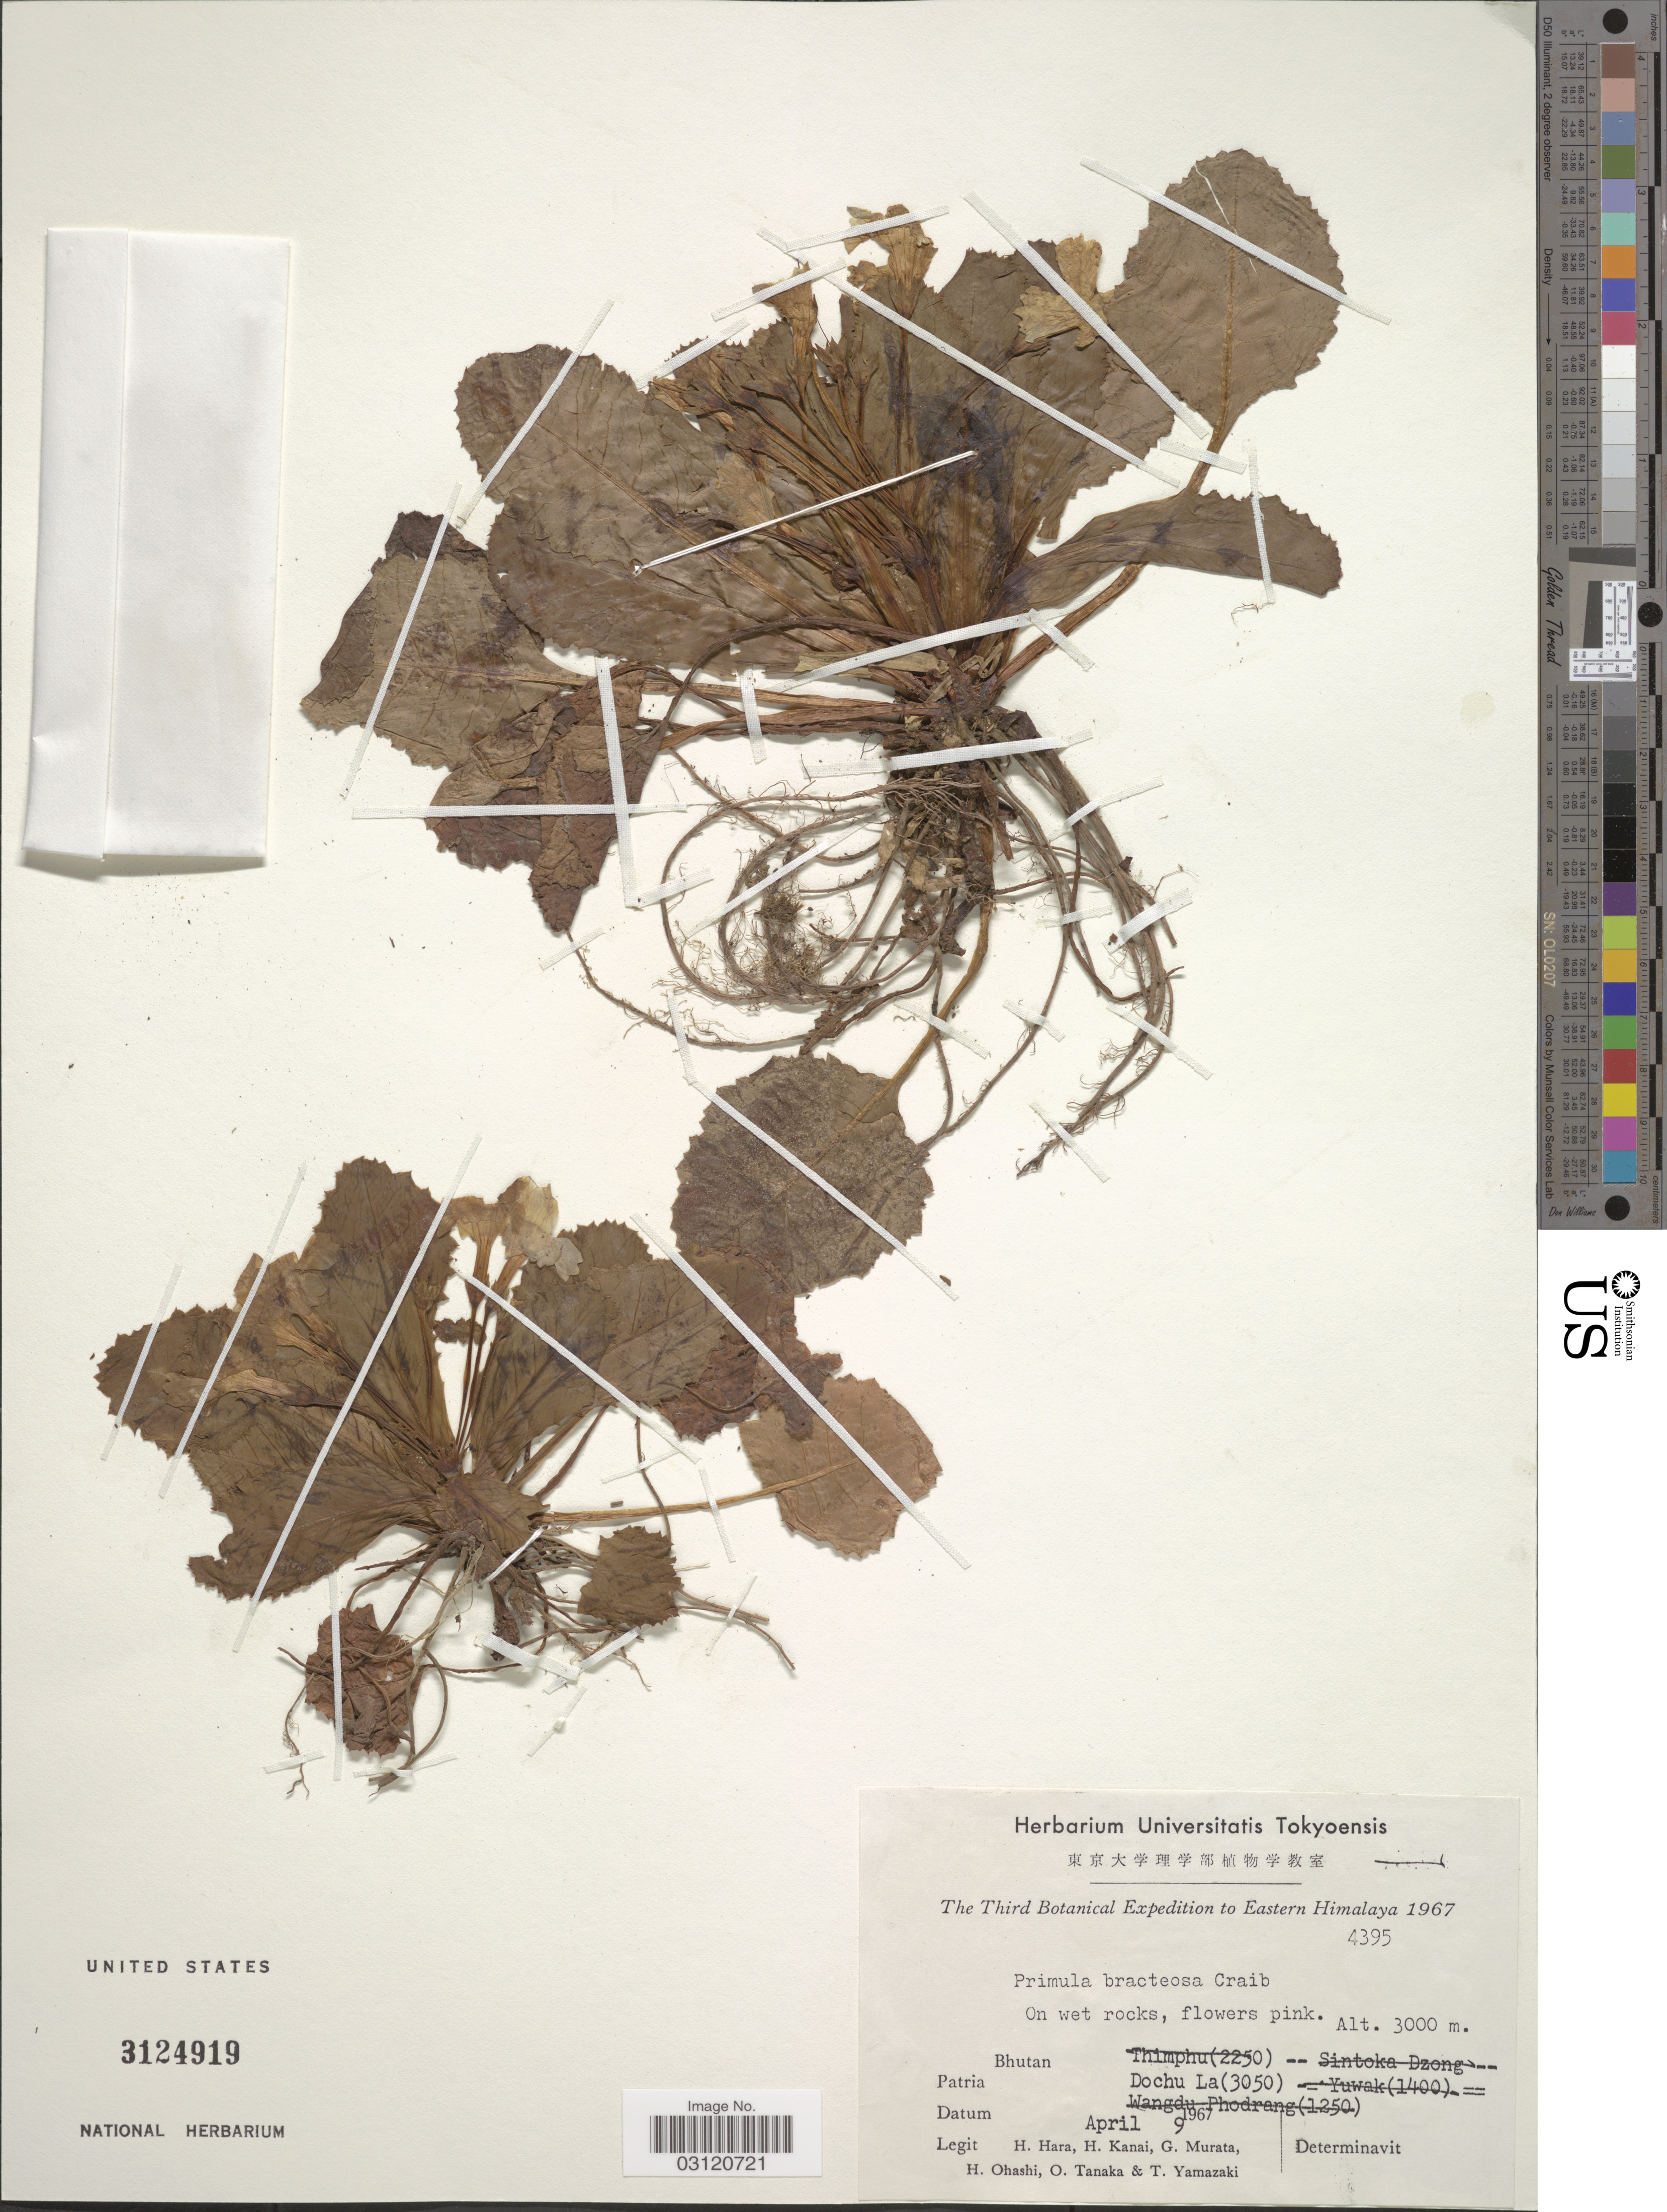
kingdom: Plantae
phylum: Tracheophyta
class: Magnoliopsida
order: Ericales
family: Primulaceae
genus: Primula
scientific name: Primula bracteosa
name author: Craib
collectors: H. Hara, H. Kanai & G. Murata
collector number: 3050 ?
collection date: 1967-04-09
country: Bhutan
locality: Eastern Himalaya, Dochu La.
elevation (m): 3000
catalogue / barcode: US 3124919